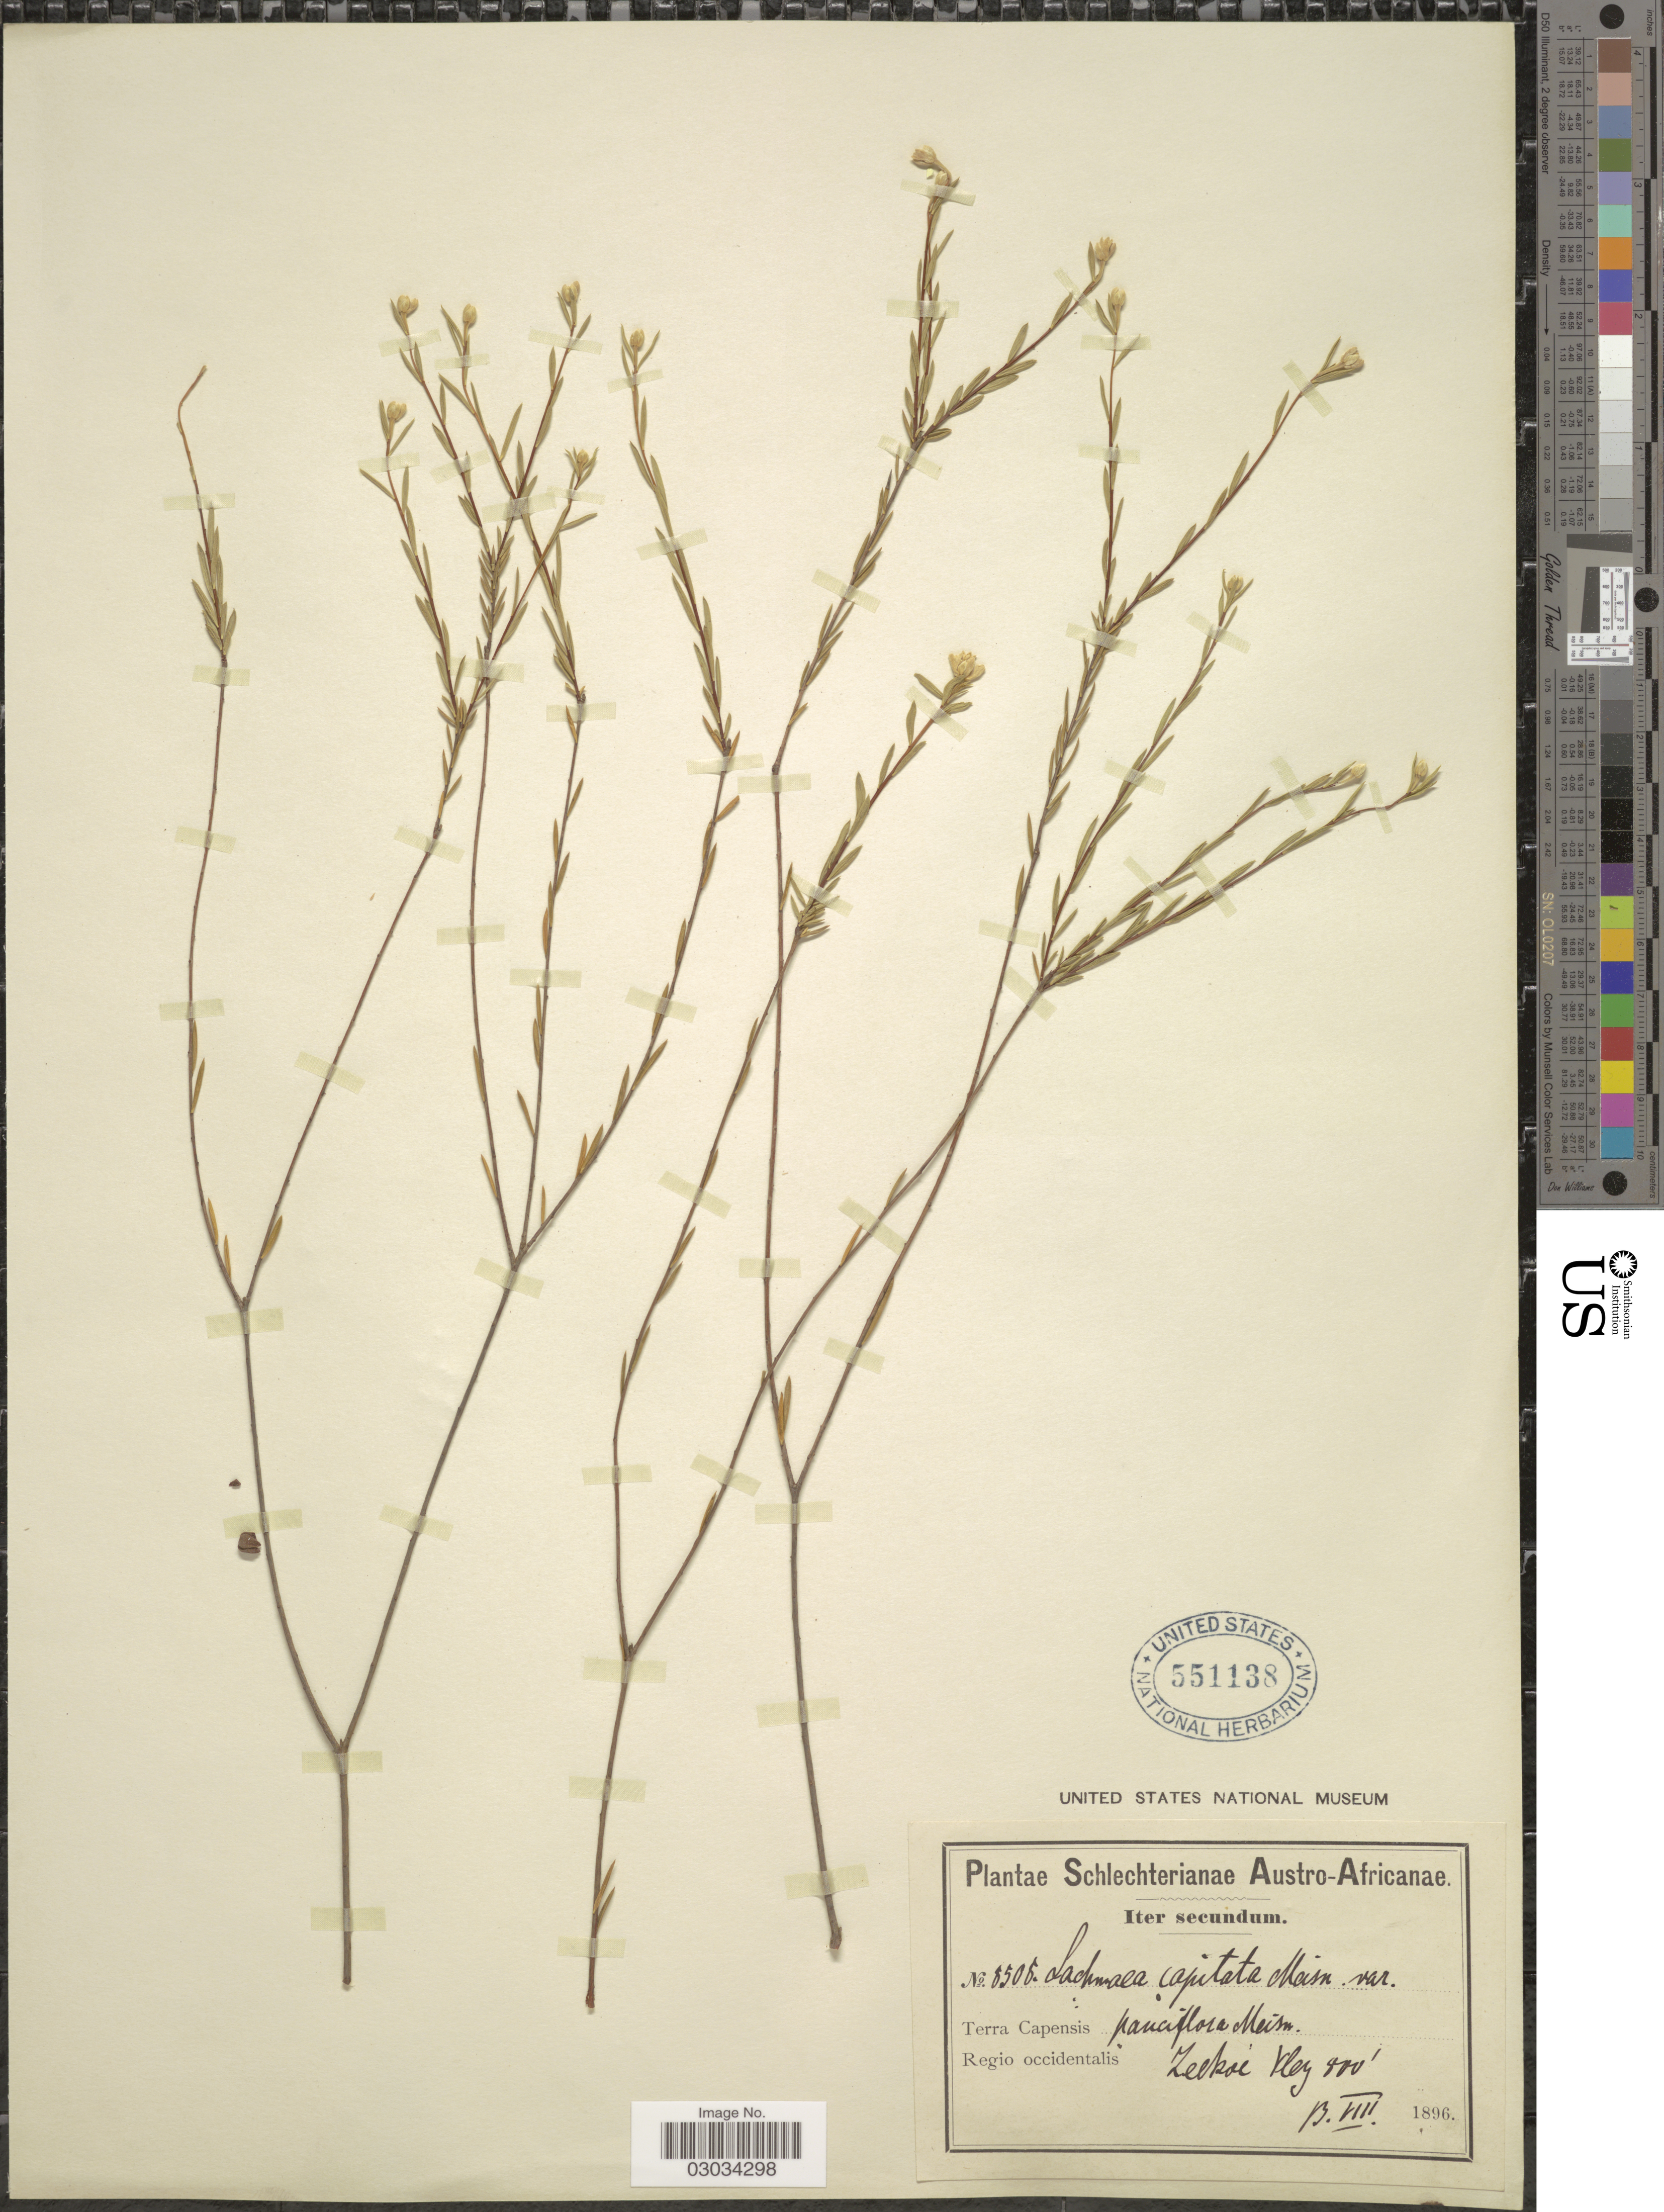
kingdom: Plantae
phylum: Tracheophyta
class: Magnoliopsida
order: Malvales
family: Thymelaeaceae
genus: Lachnaea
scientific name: Lachnaea capitata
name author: (L.) Crantz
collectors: Schlechter, --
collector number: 8508*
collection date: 1896-08-13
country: South Africa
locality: Austro-Africanae. Terra Capensis Regio occidentalis , Panciflora Meim, Zeekoe Vley.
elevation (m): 244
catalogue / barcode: US 551138